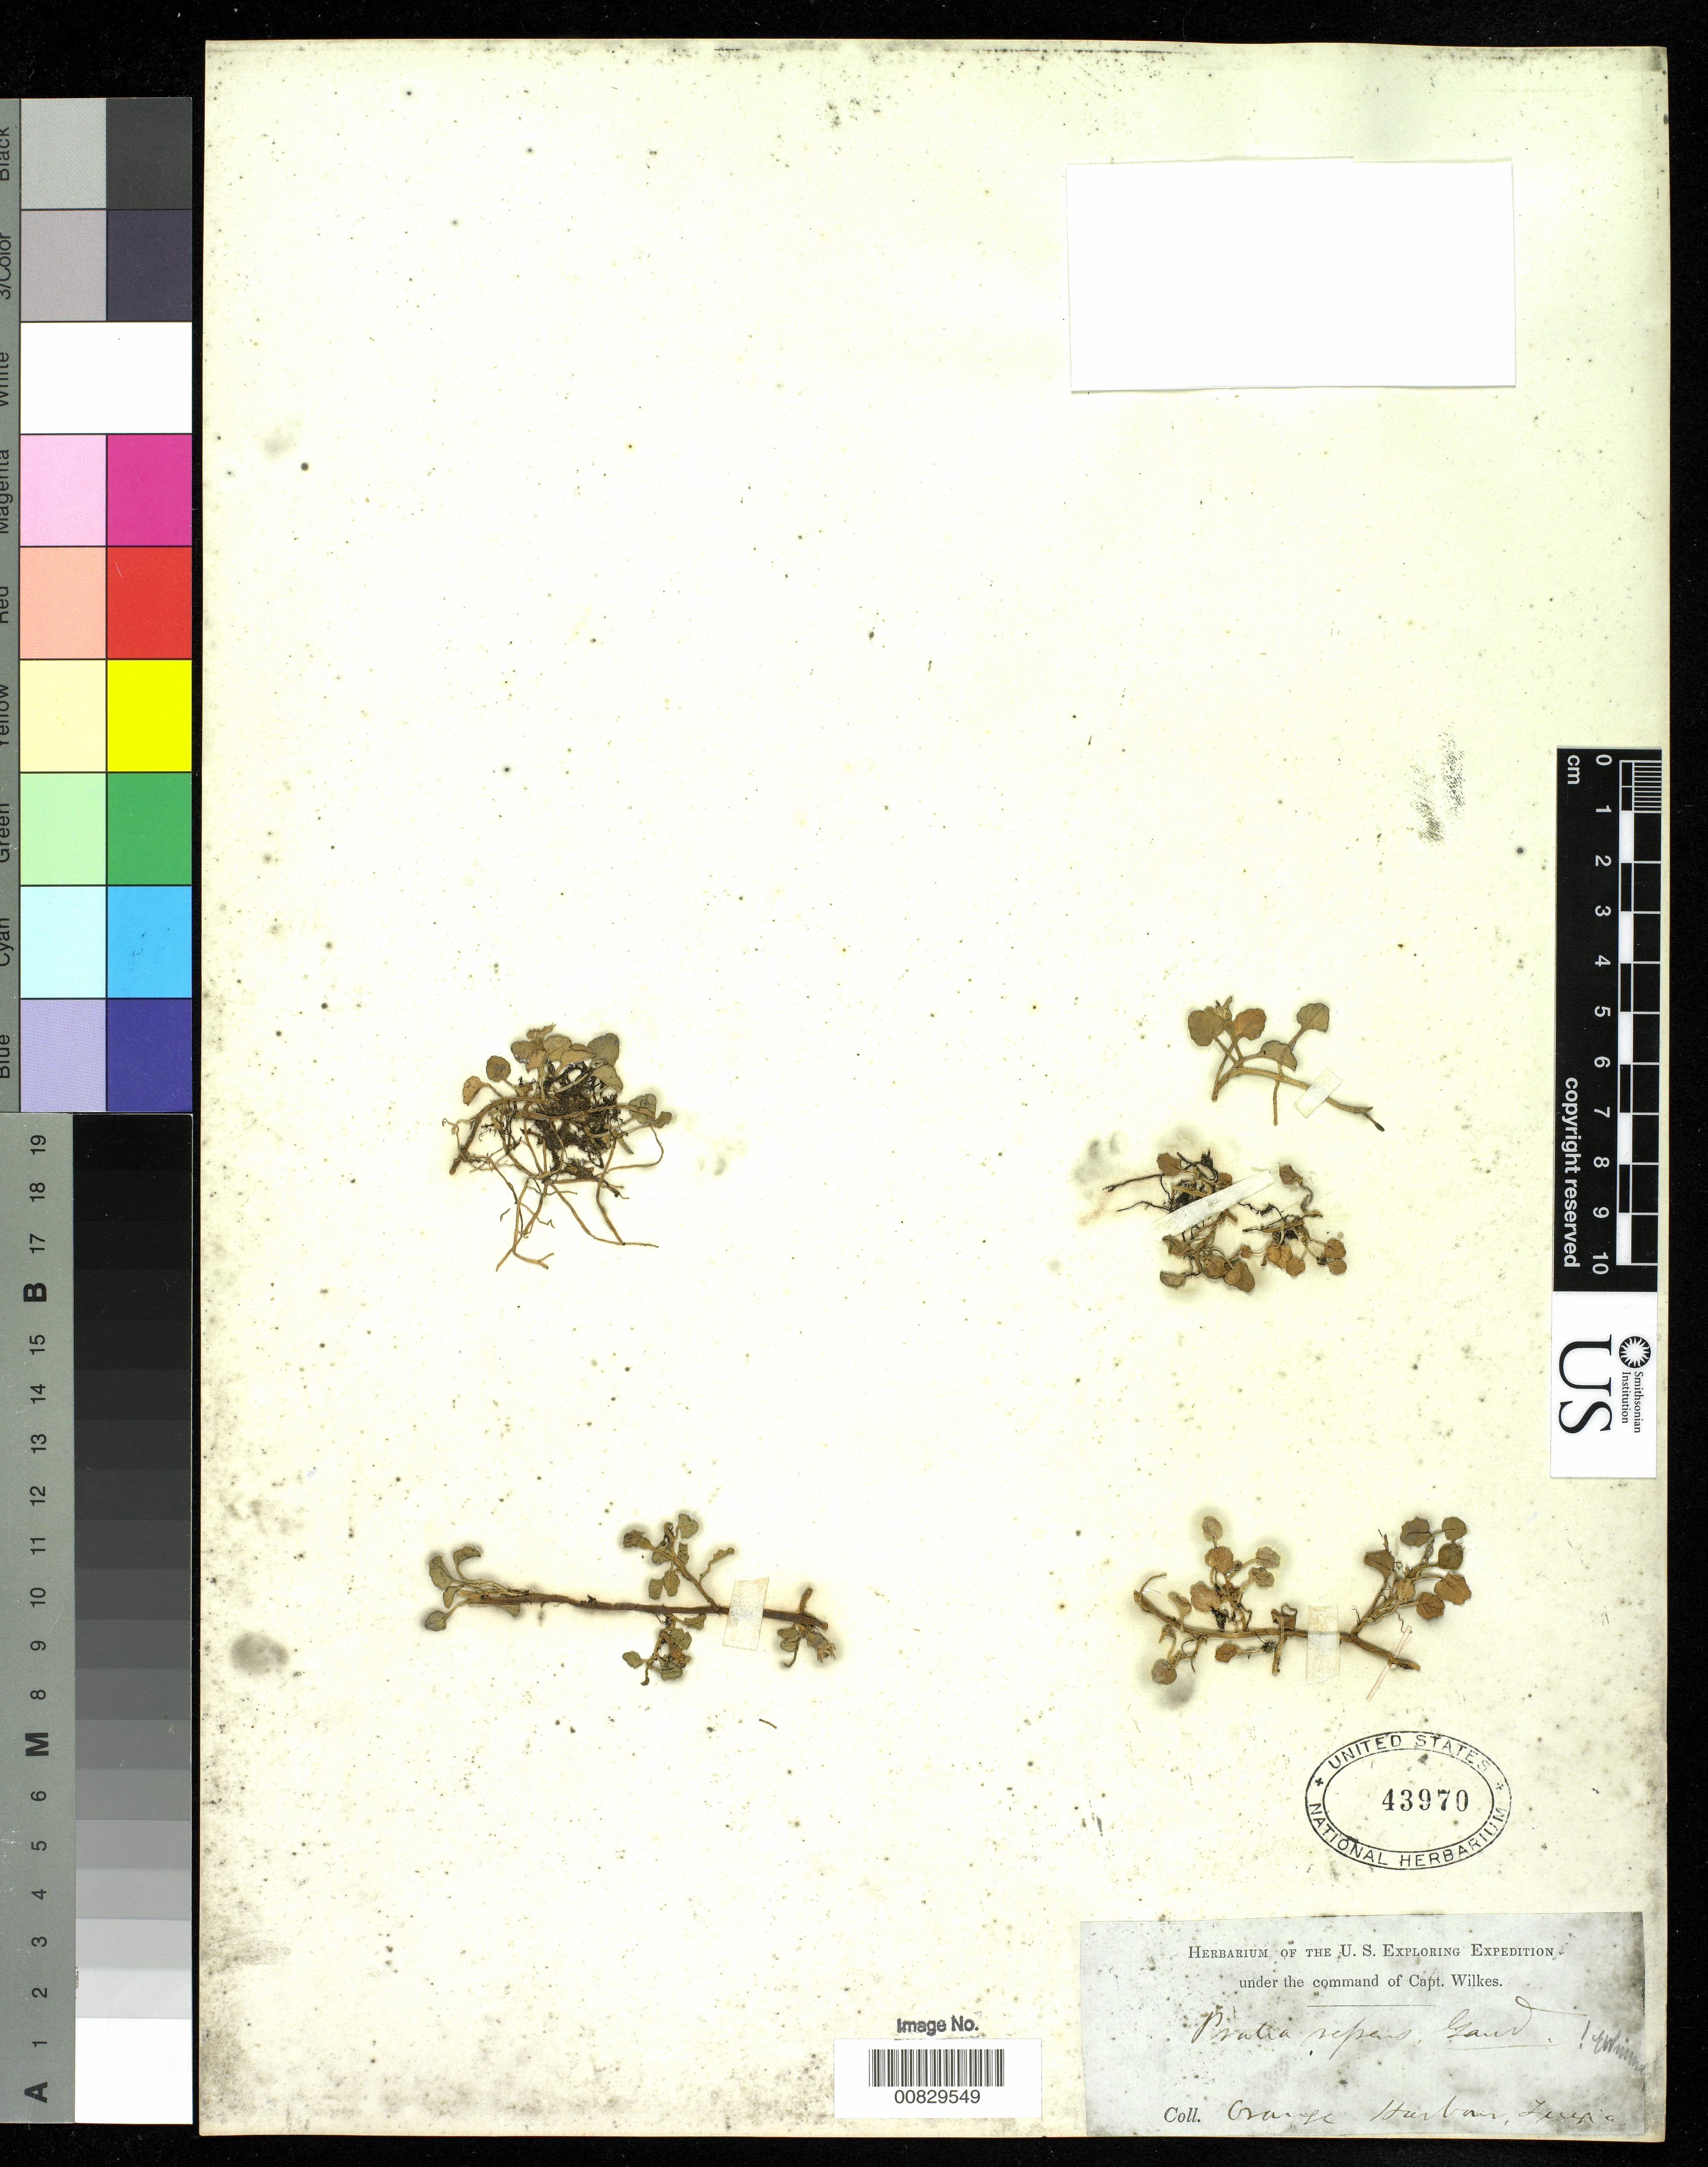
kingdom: Plantae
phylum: Tracheophyta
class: Magnoliopsida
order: Asterales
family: Campanulaceae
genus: Pratia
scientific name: Pratia repens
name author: Gaudich.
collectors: Wilkes Explor. Exped.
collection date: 1838/1842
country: Argentina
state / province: Tierra del Fuego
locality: Orange Harbor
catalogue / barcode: US 43970